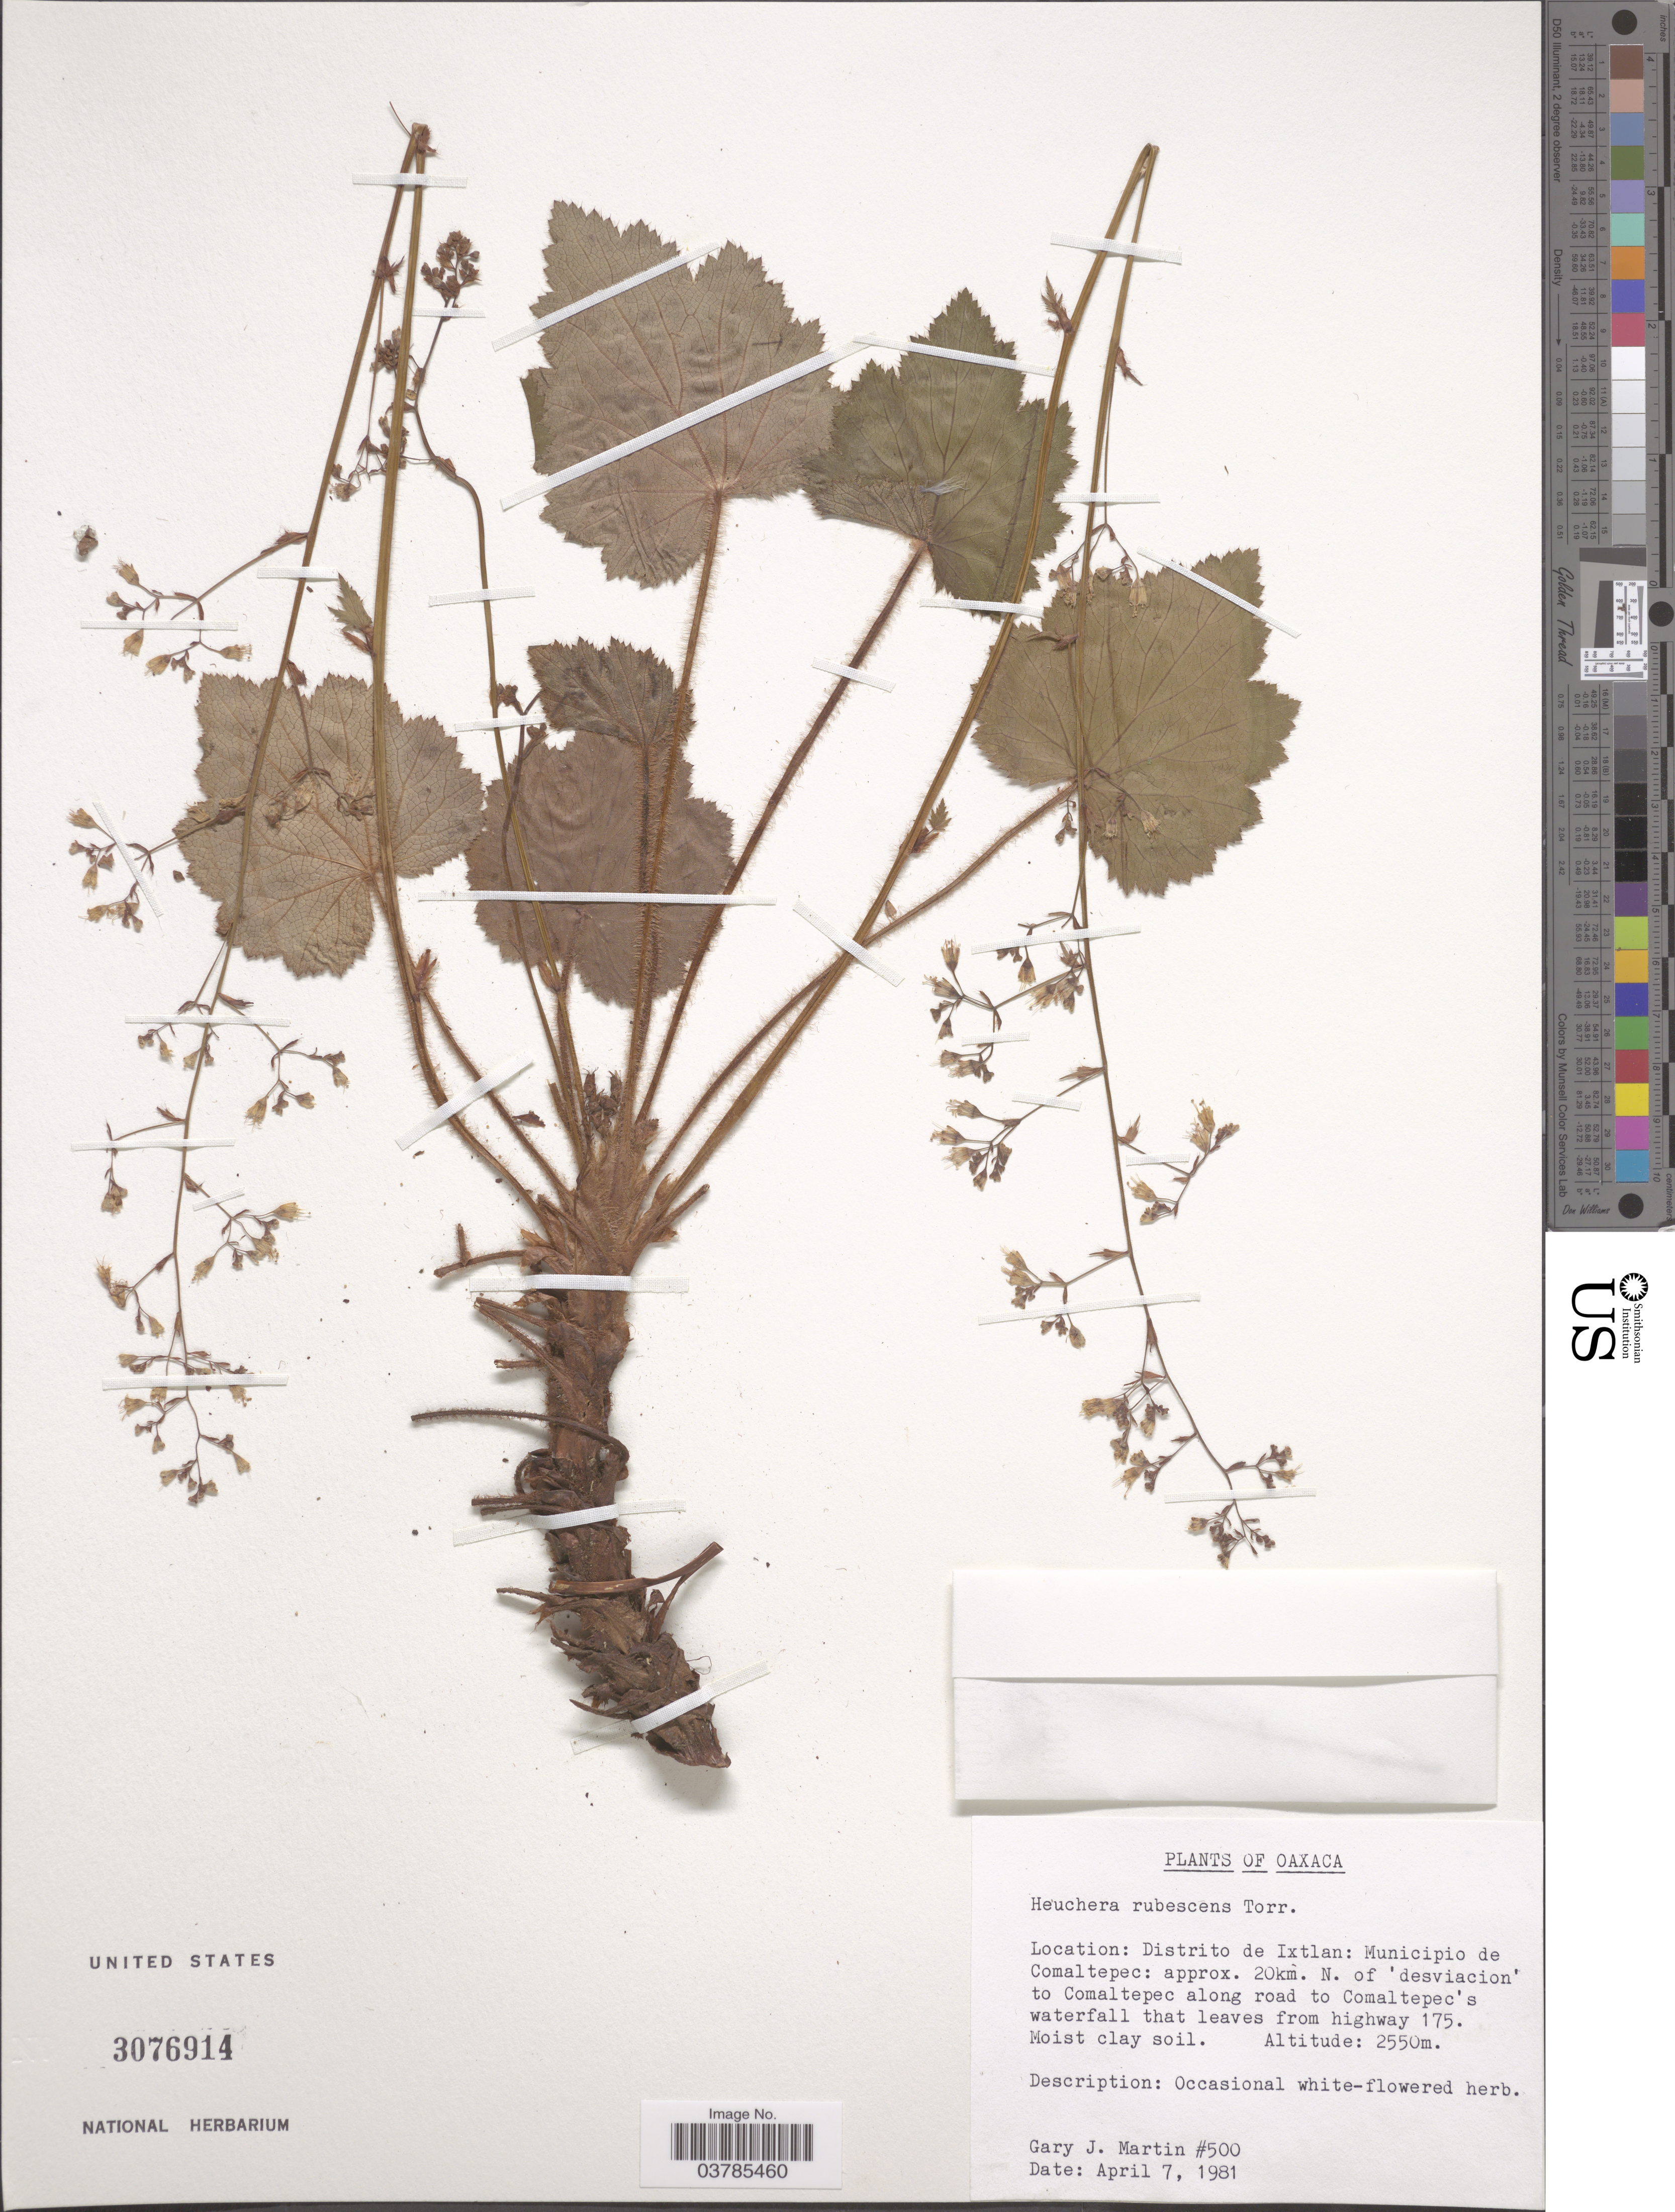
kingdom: Plantae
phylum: Tracheophyta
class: Magnoliopsida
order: Saxifragales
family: Saxifragaceae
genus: Heuchera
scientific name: Heuchera rubescens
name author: Torr.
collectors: G. J. Martin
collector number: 500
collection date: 1981-04-07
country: Mexico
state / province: Oaxaca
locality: Distrito de Ixtlan: Municipio de Comaltepec: approx. 20km. N. of 'desviacion' to Comaltepec along road to Comaltepec's waterfall that leaves from highway 175.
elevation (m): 2550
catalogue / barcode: US 3076914